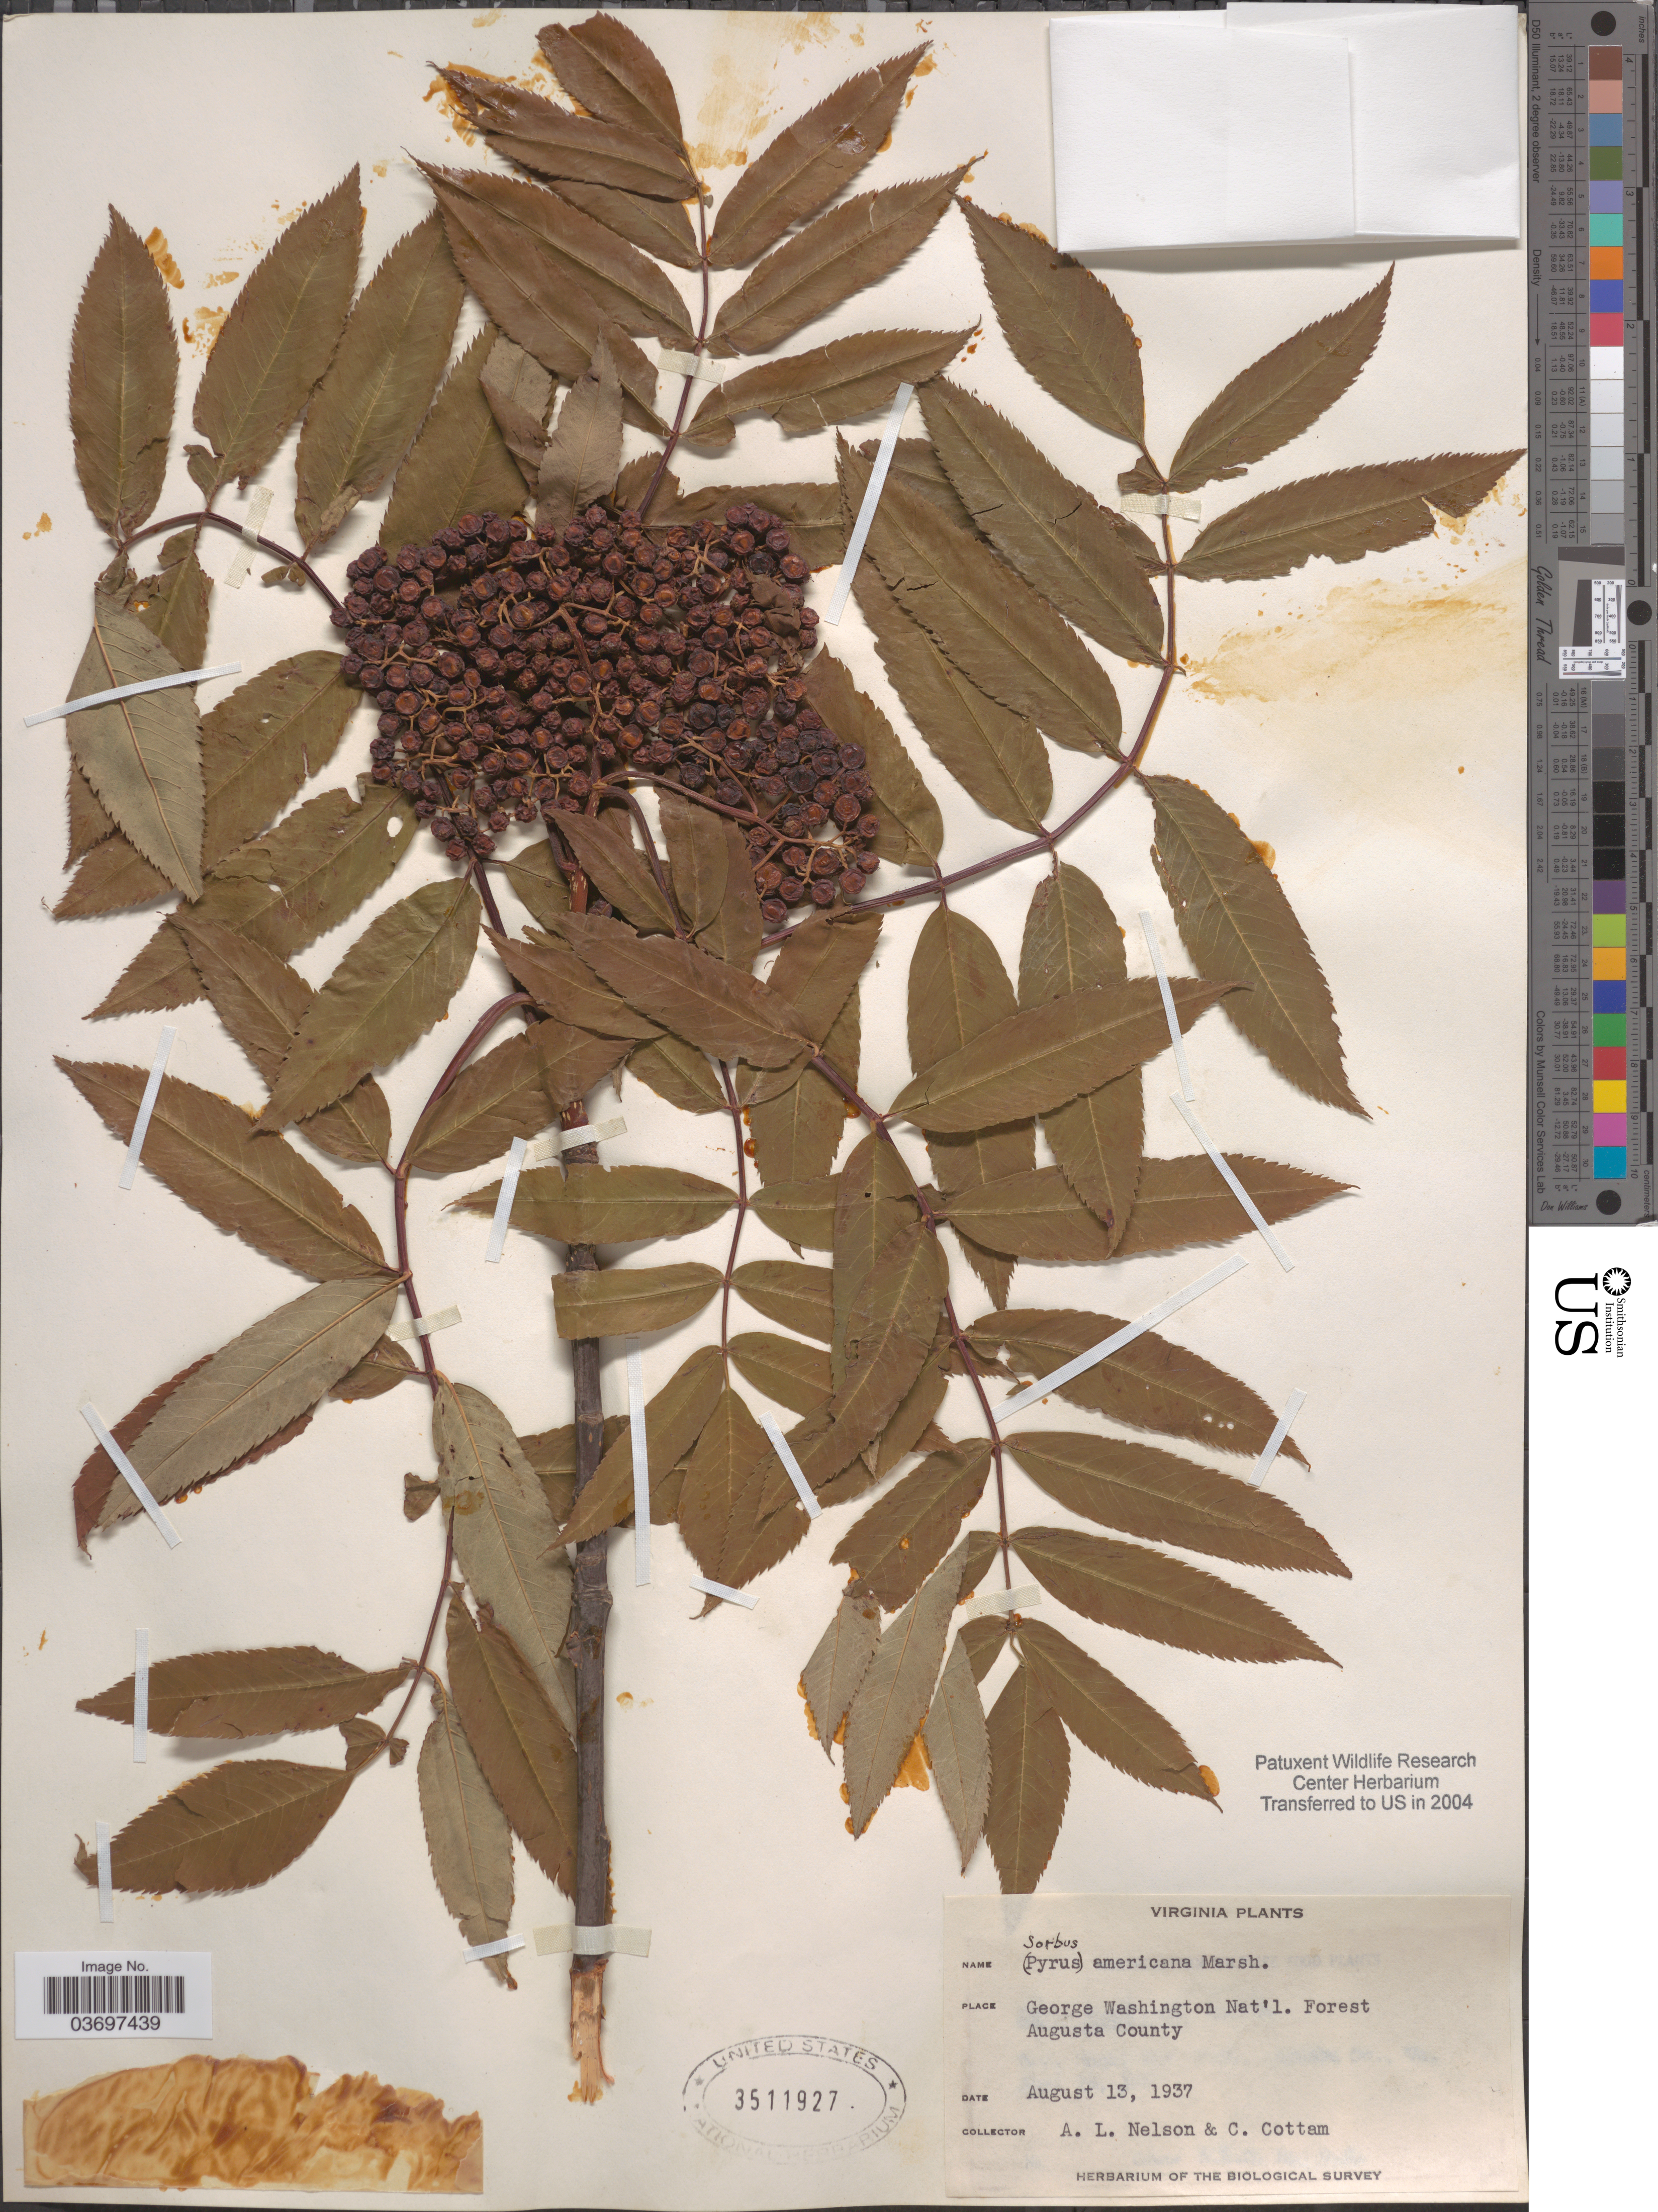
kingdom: Plantae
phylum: Tracheophyta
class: Magnoliopsida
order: Rosales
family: Rosaceae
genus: Sorbus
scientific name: Sorbus americana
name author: Marshall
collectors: A. L. Nelson & C. Cottam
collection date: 1937-08-13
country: United States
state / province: Virginia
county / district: Augusta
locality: George Washington Nat'l. Forest Augusta County.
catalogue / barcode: US 3511927